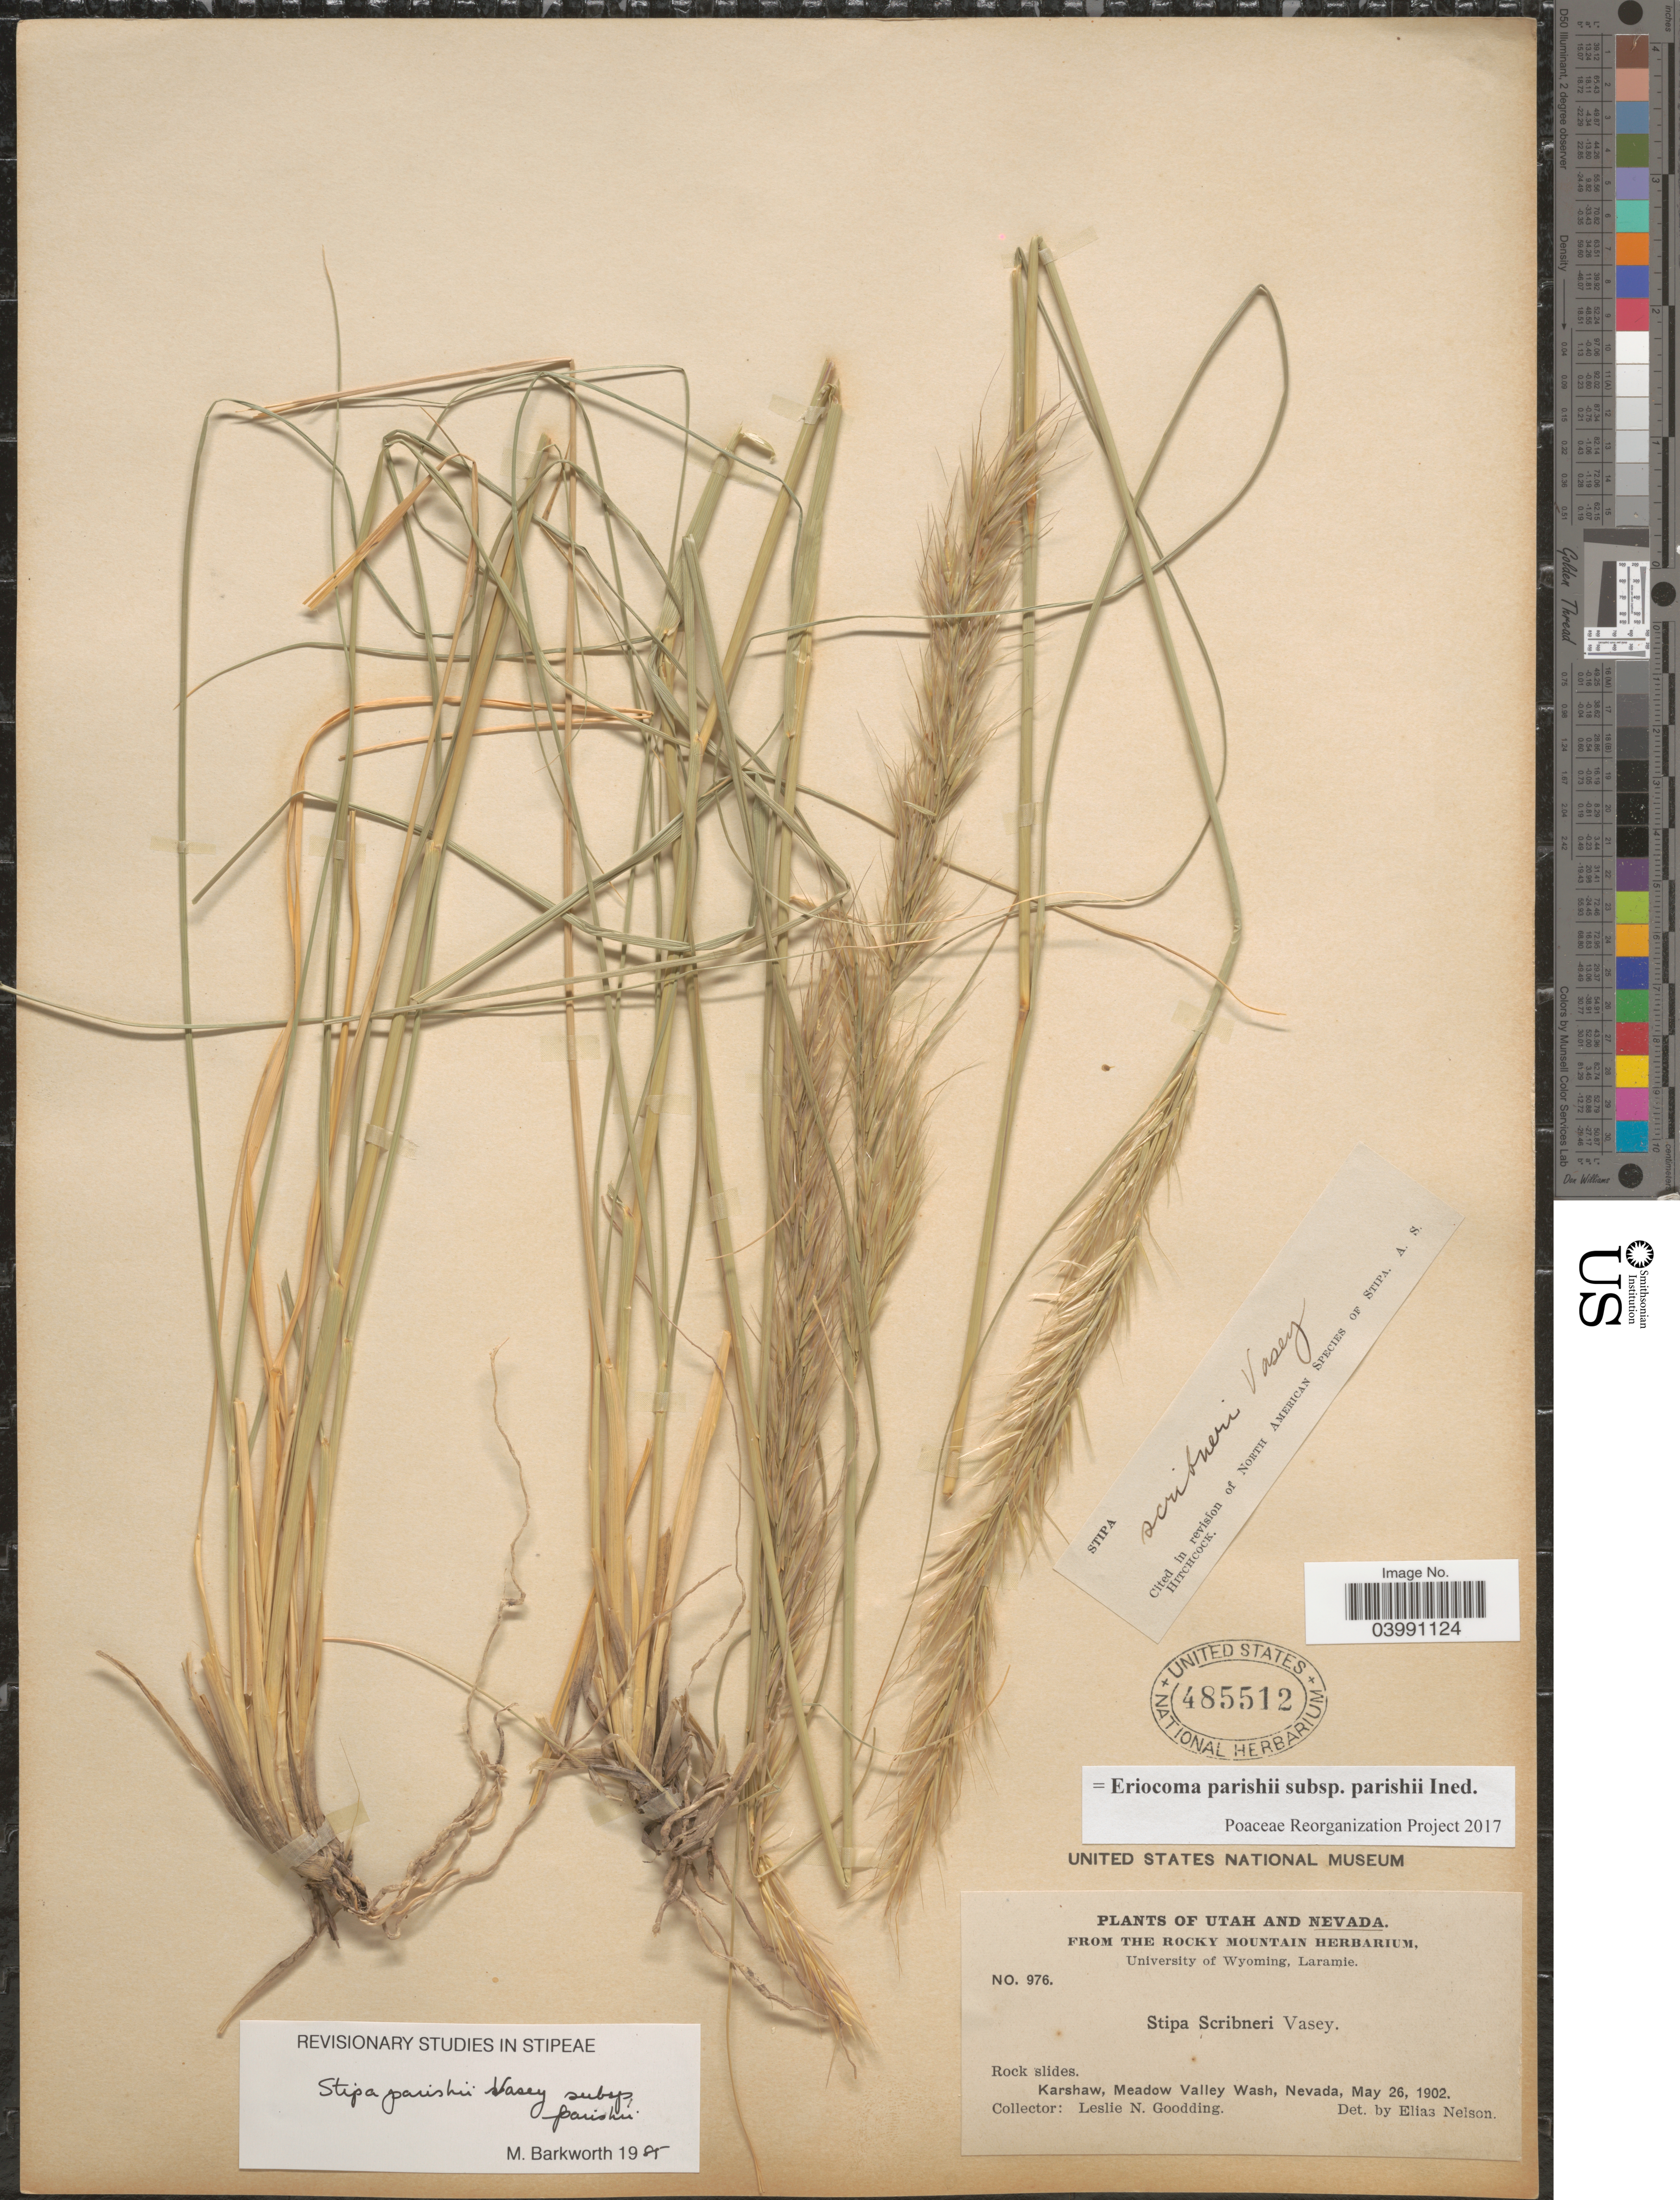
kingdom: Plantae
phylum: Tracheophyta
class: Liliopsida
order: Poales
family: Poaceae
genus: Eriocoma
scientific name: Eriocoma parishii subsp. parishii ined.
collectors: L. N. Goodding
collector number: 976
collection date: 1902-05-26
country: United States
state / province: Nevada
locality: Karshaw, Meadow Valley Wash.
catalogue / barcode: US 485512